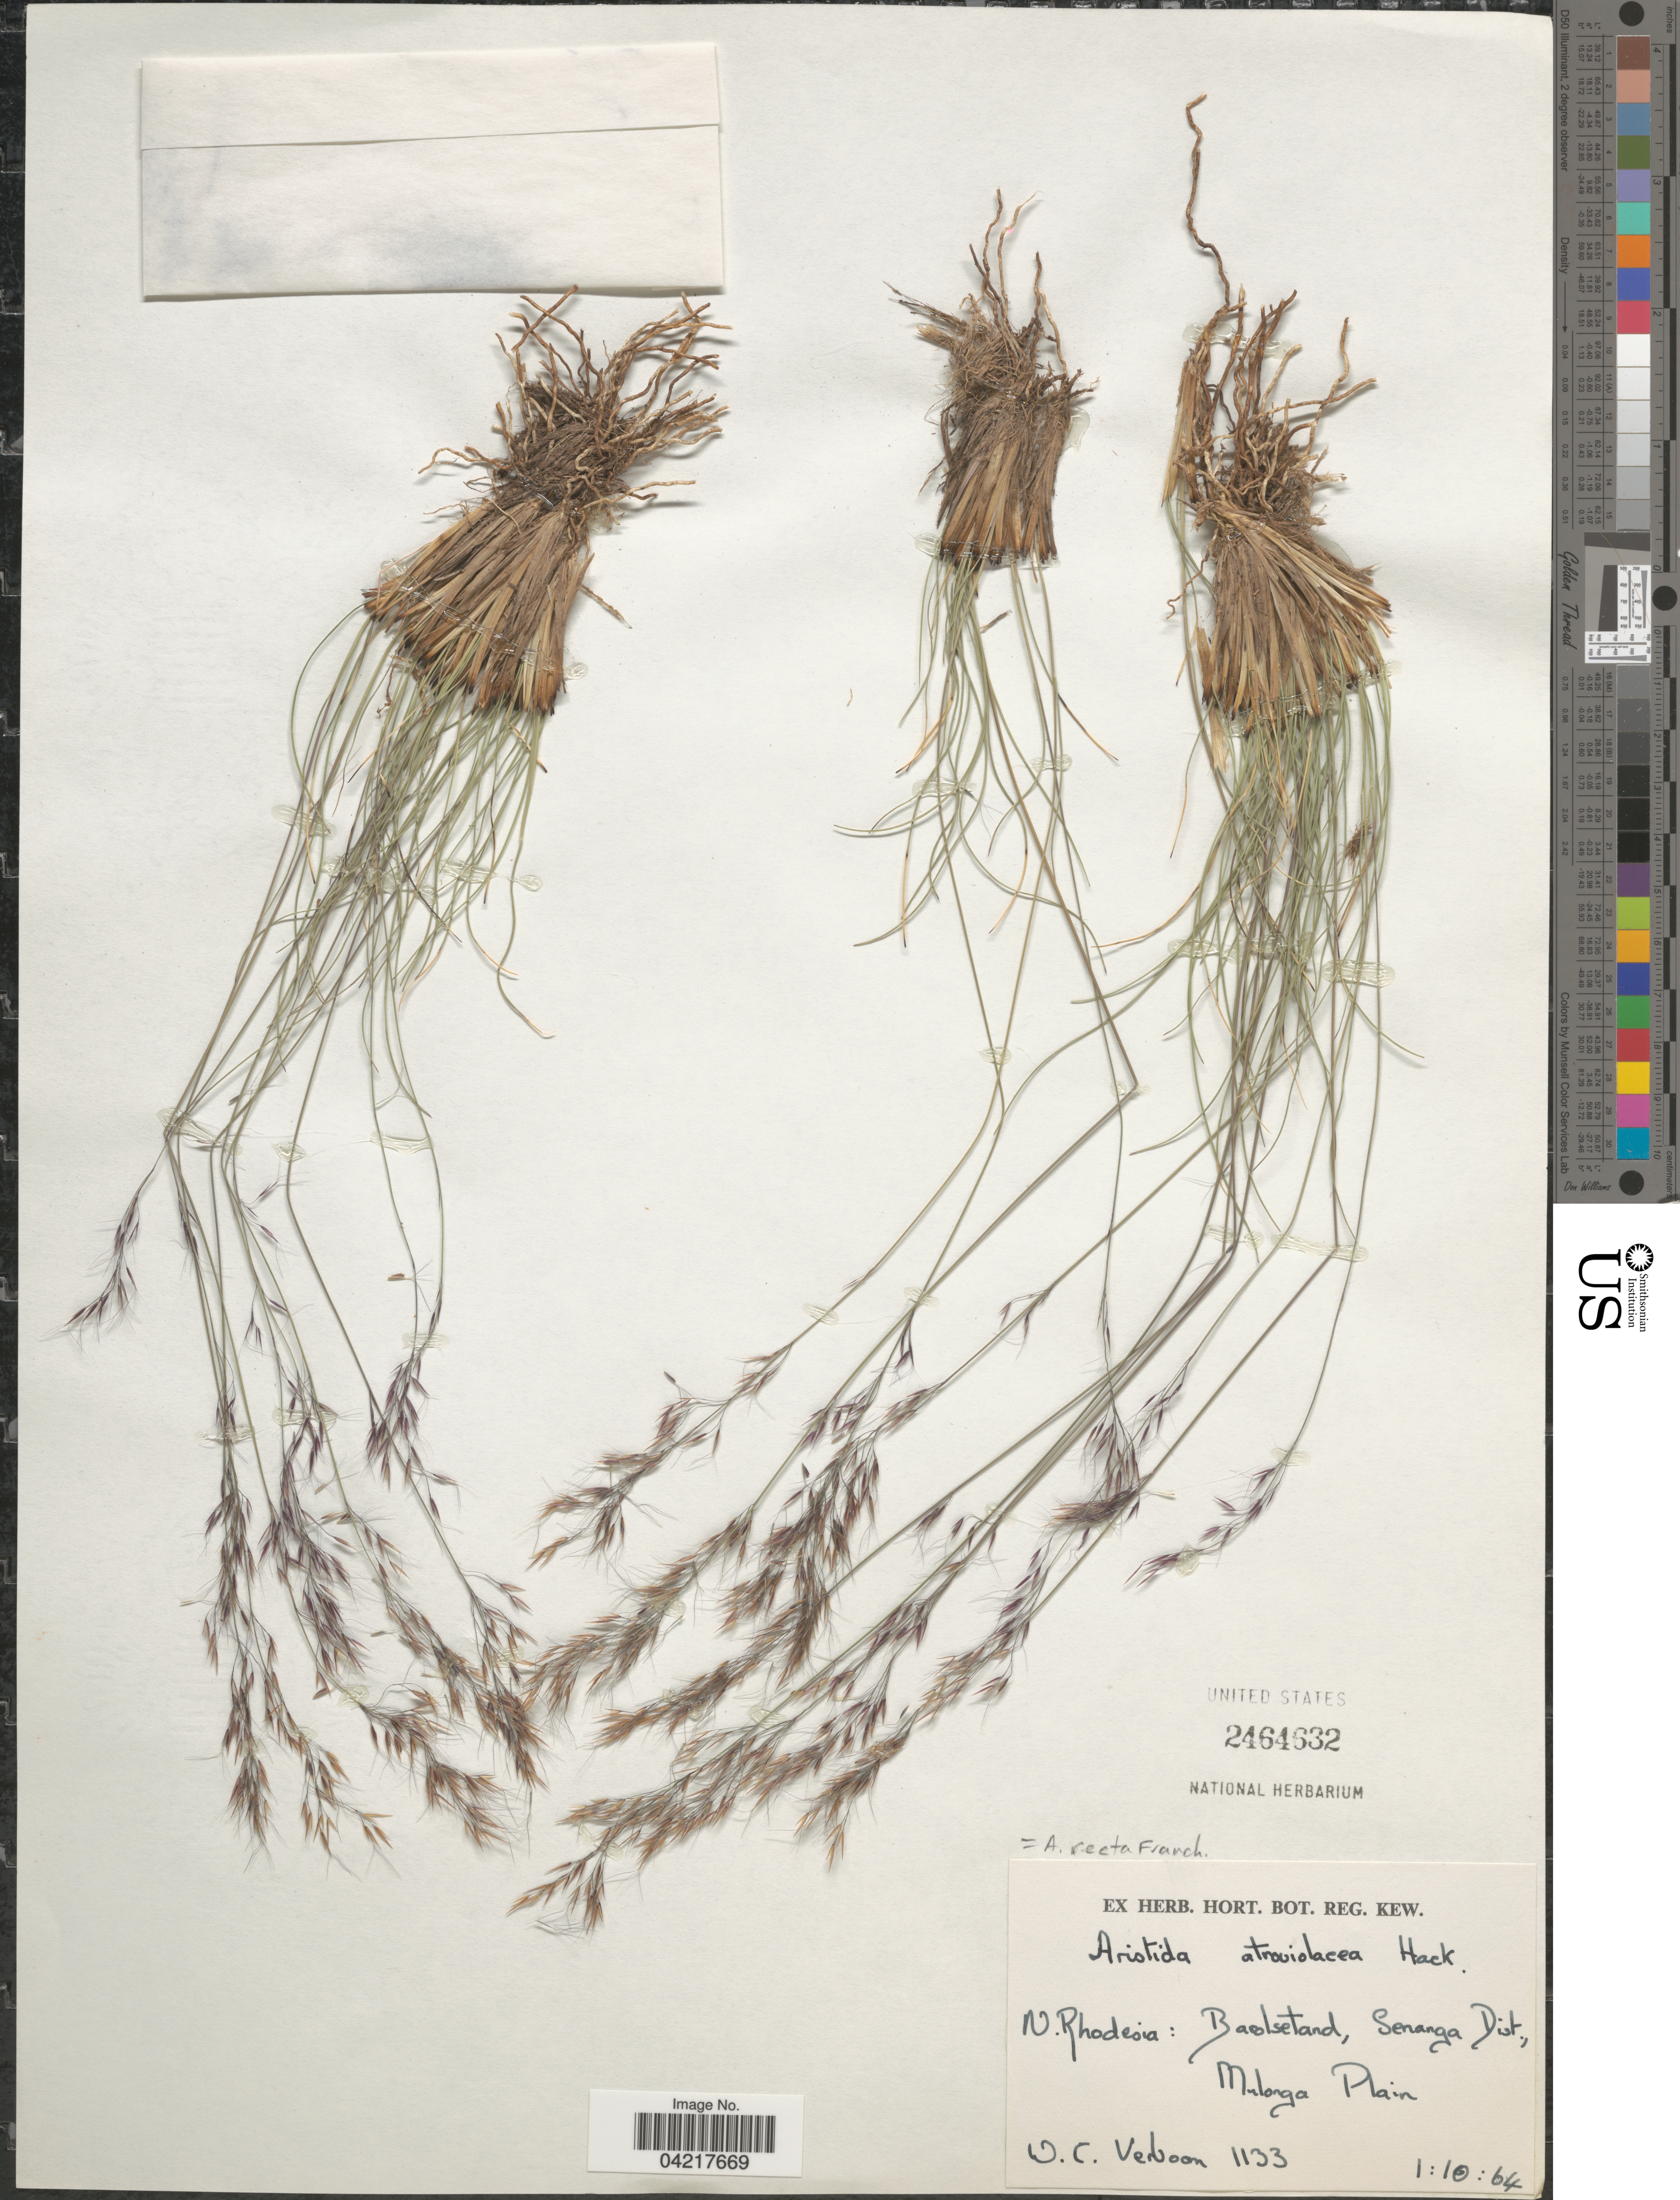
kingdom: Plantae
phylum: Tracheophyta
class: Liliopsida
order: Poales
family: Poaceae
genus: Aristida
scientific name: Aristida recta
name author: Franch.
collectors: W. Verboom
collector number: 1133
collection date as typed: Transcribed d/m/y: 1/10/64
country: Zambia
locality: N. Rhodesia: Basolsetand, Senanga Dist., Mulonga Plain.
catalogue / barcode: US 2464632